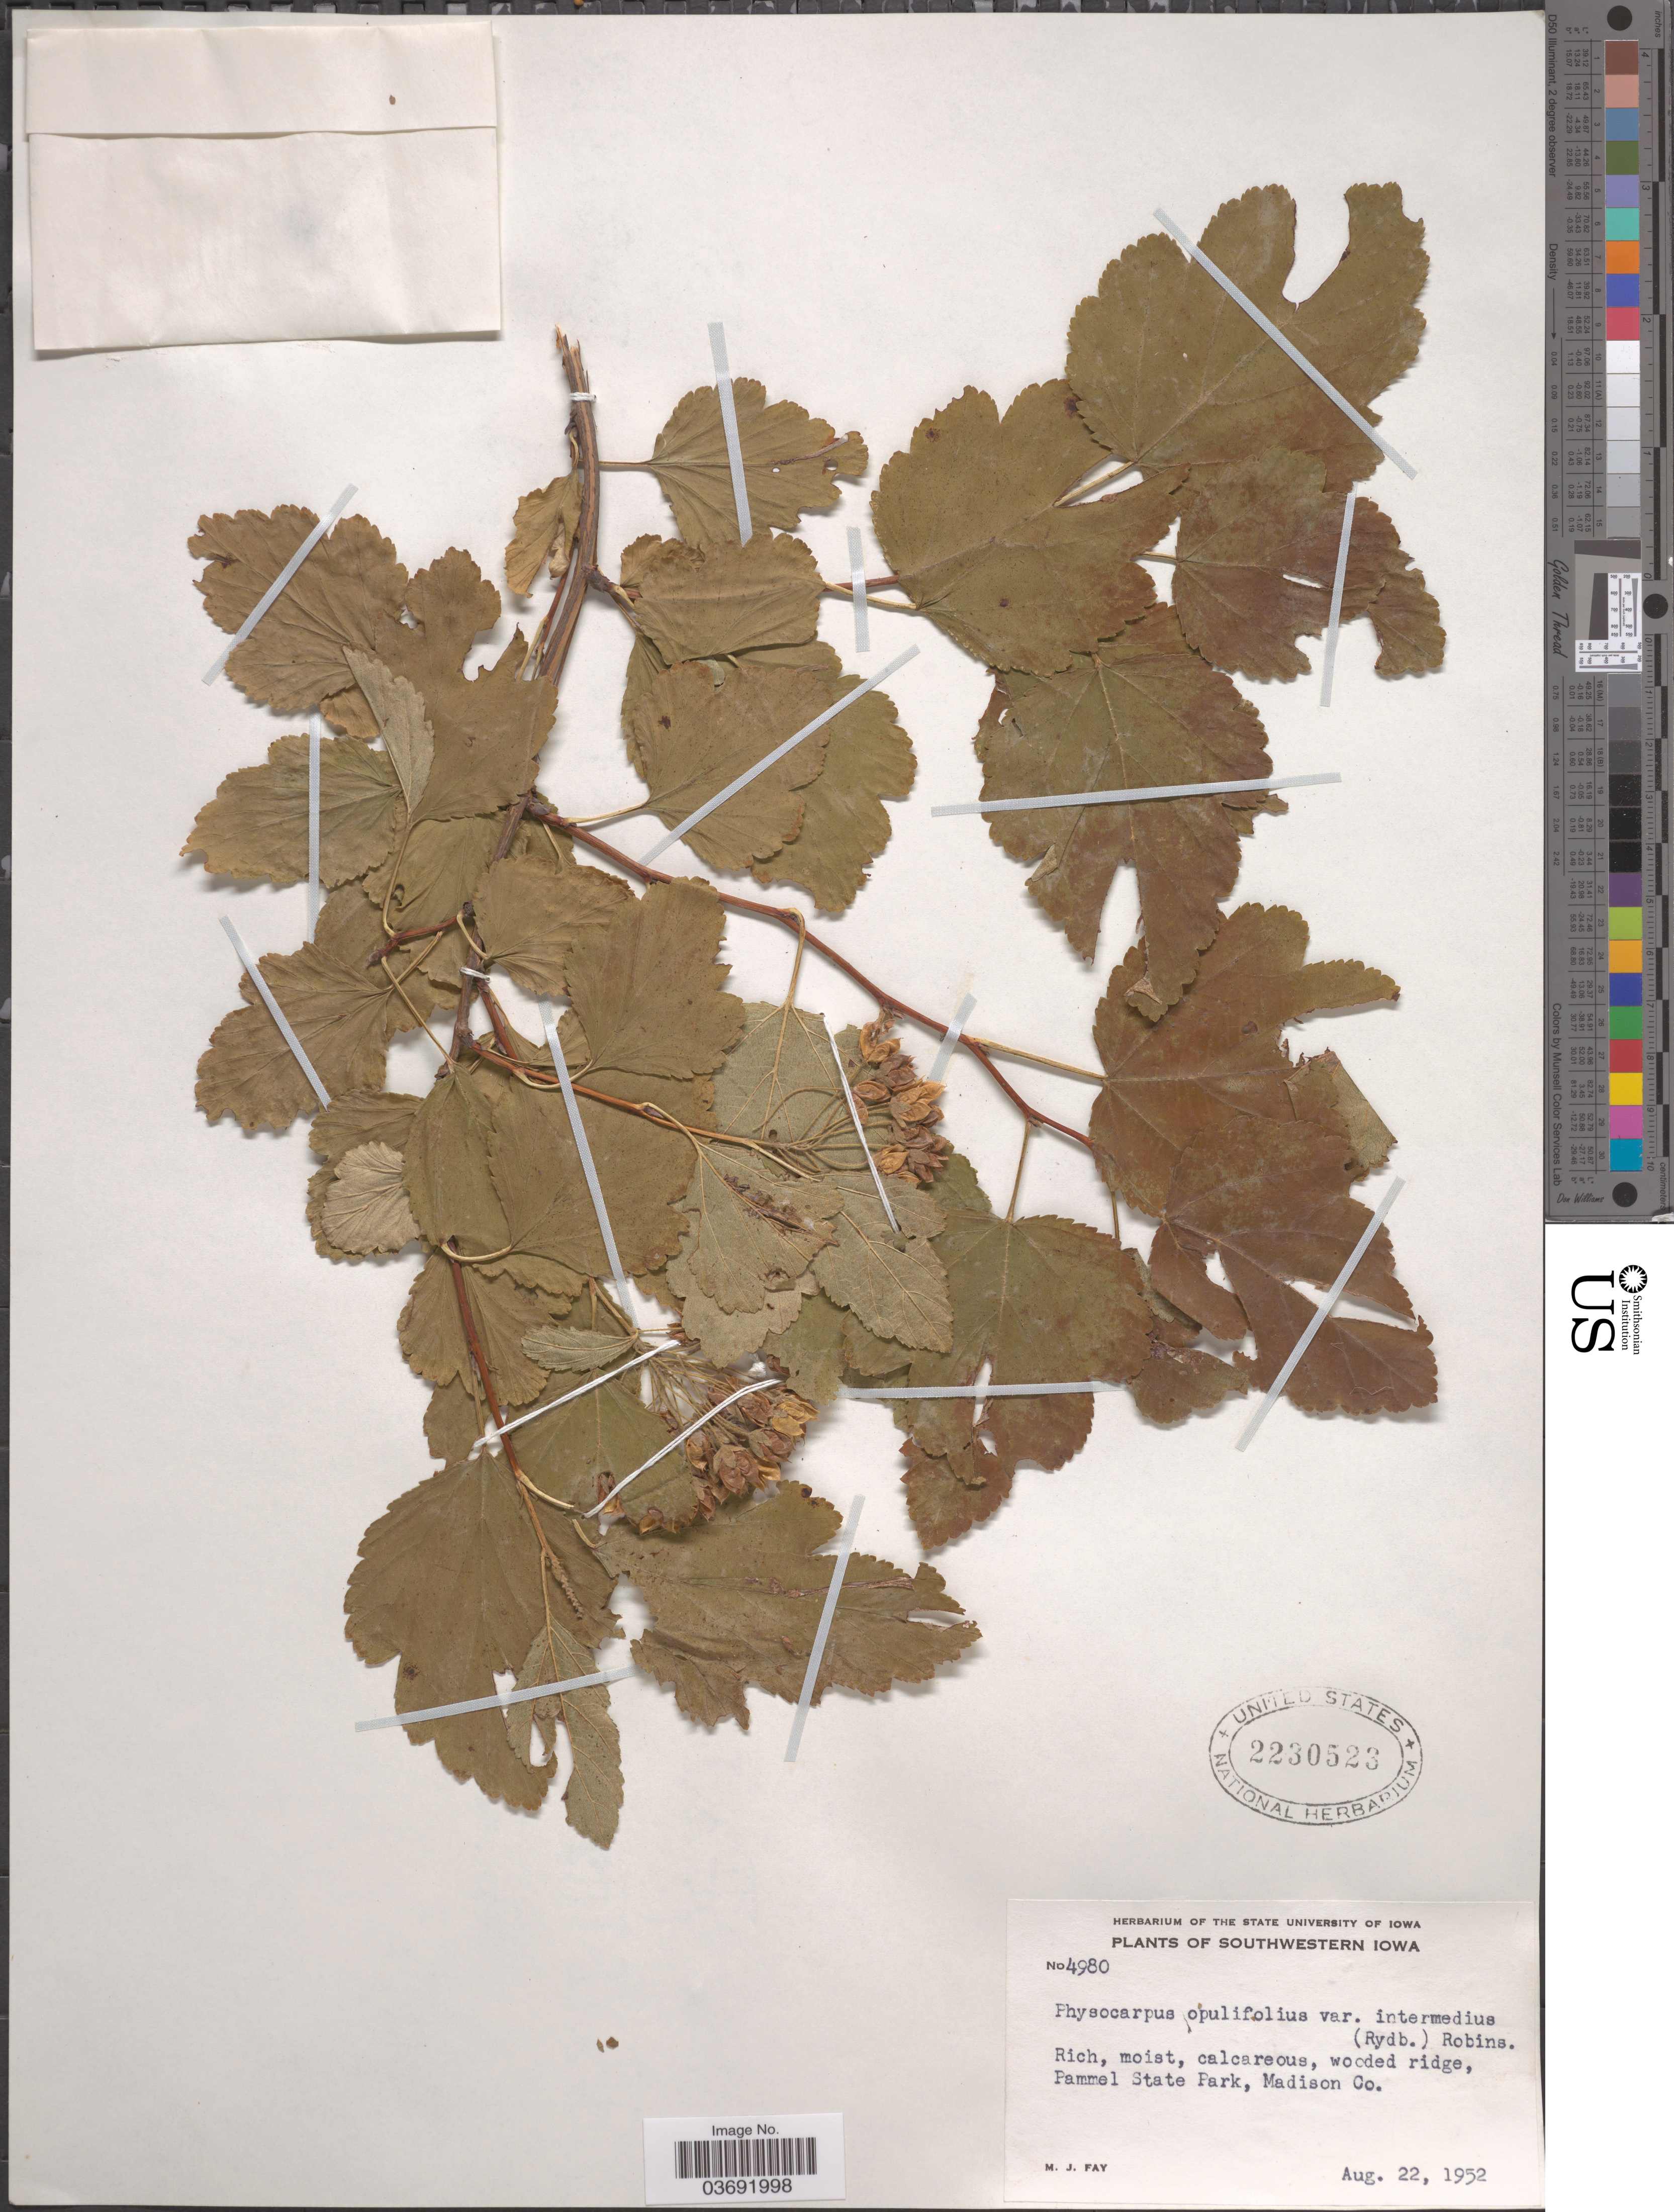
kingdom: Plantae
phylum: Tracheophyta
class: Magnoliopsida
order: Rosales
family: Rosaceae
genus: Physocarpus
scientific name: Physocarpus intermedius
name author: (Rydb.) C.K. Schneid.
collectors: M. Fay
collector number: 4980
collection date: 1952-08-22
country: United States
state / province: Iowa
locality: Southwestern Iowa. Pammel State Park, Madison Co.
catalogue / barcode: US 2230523